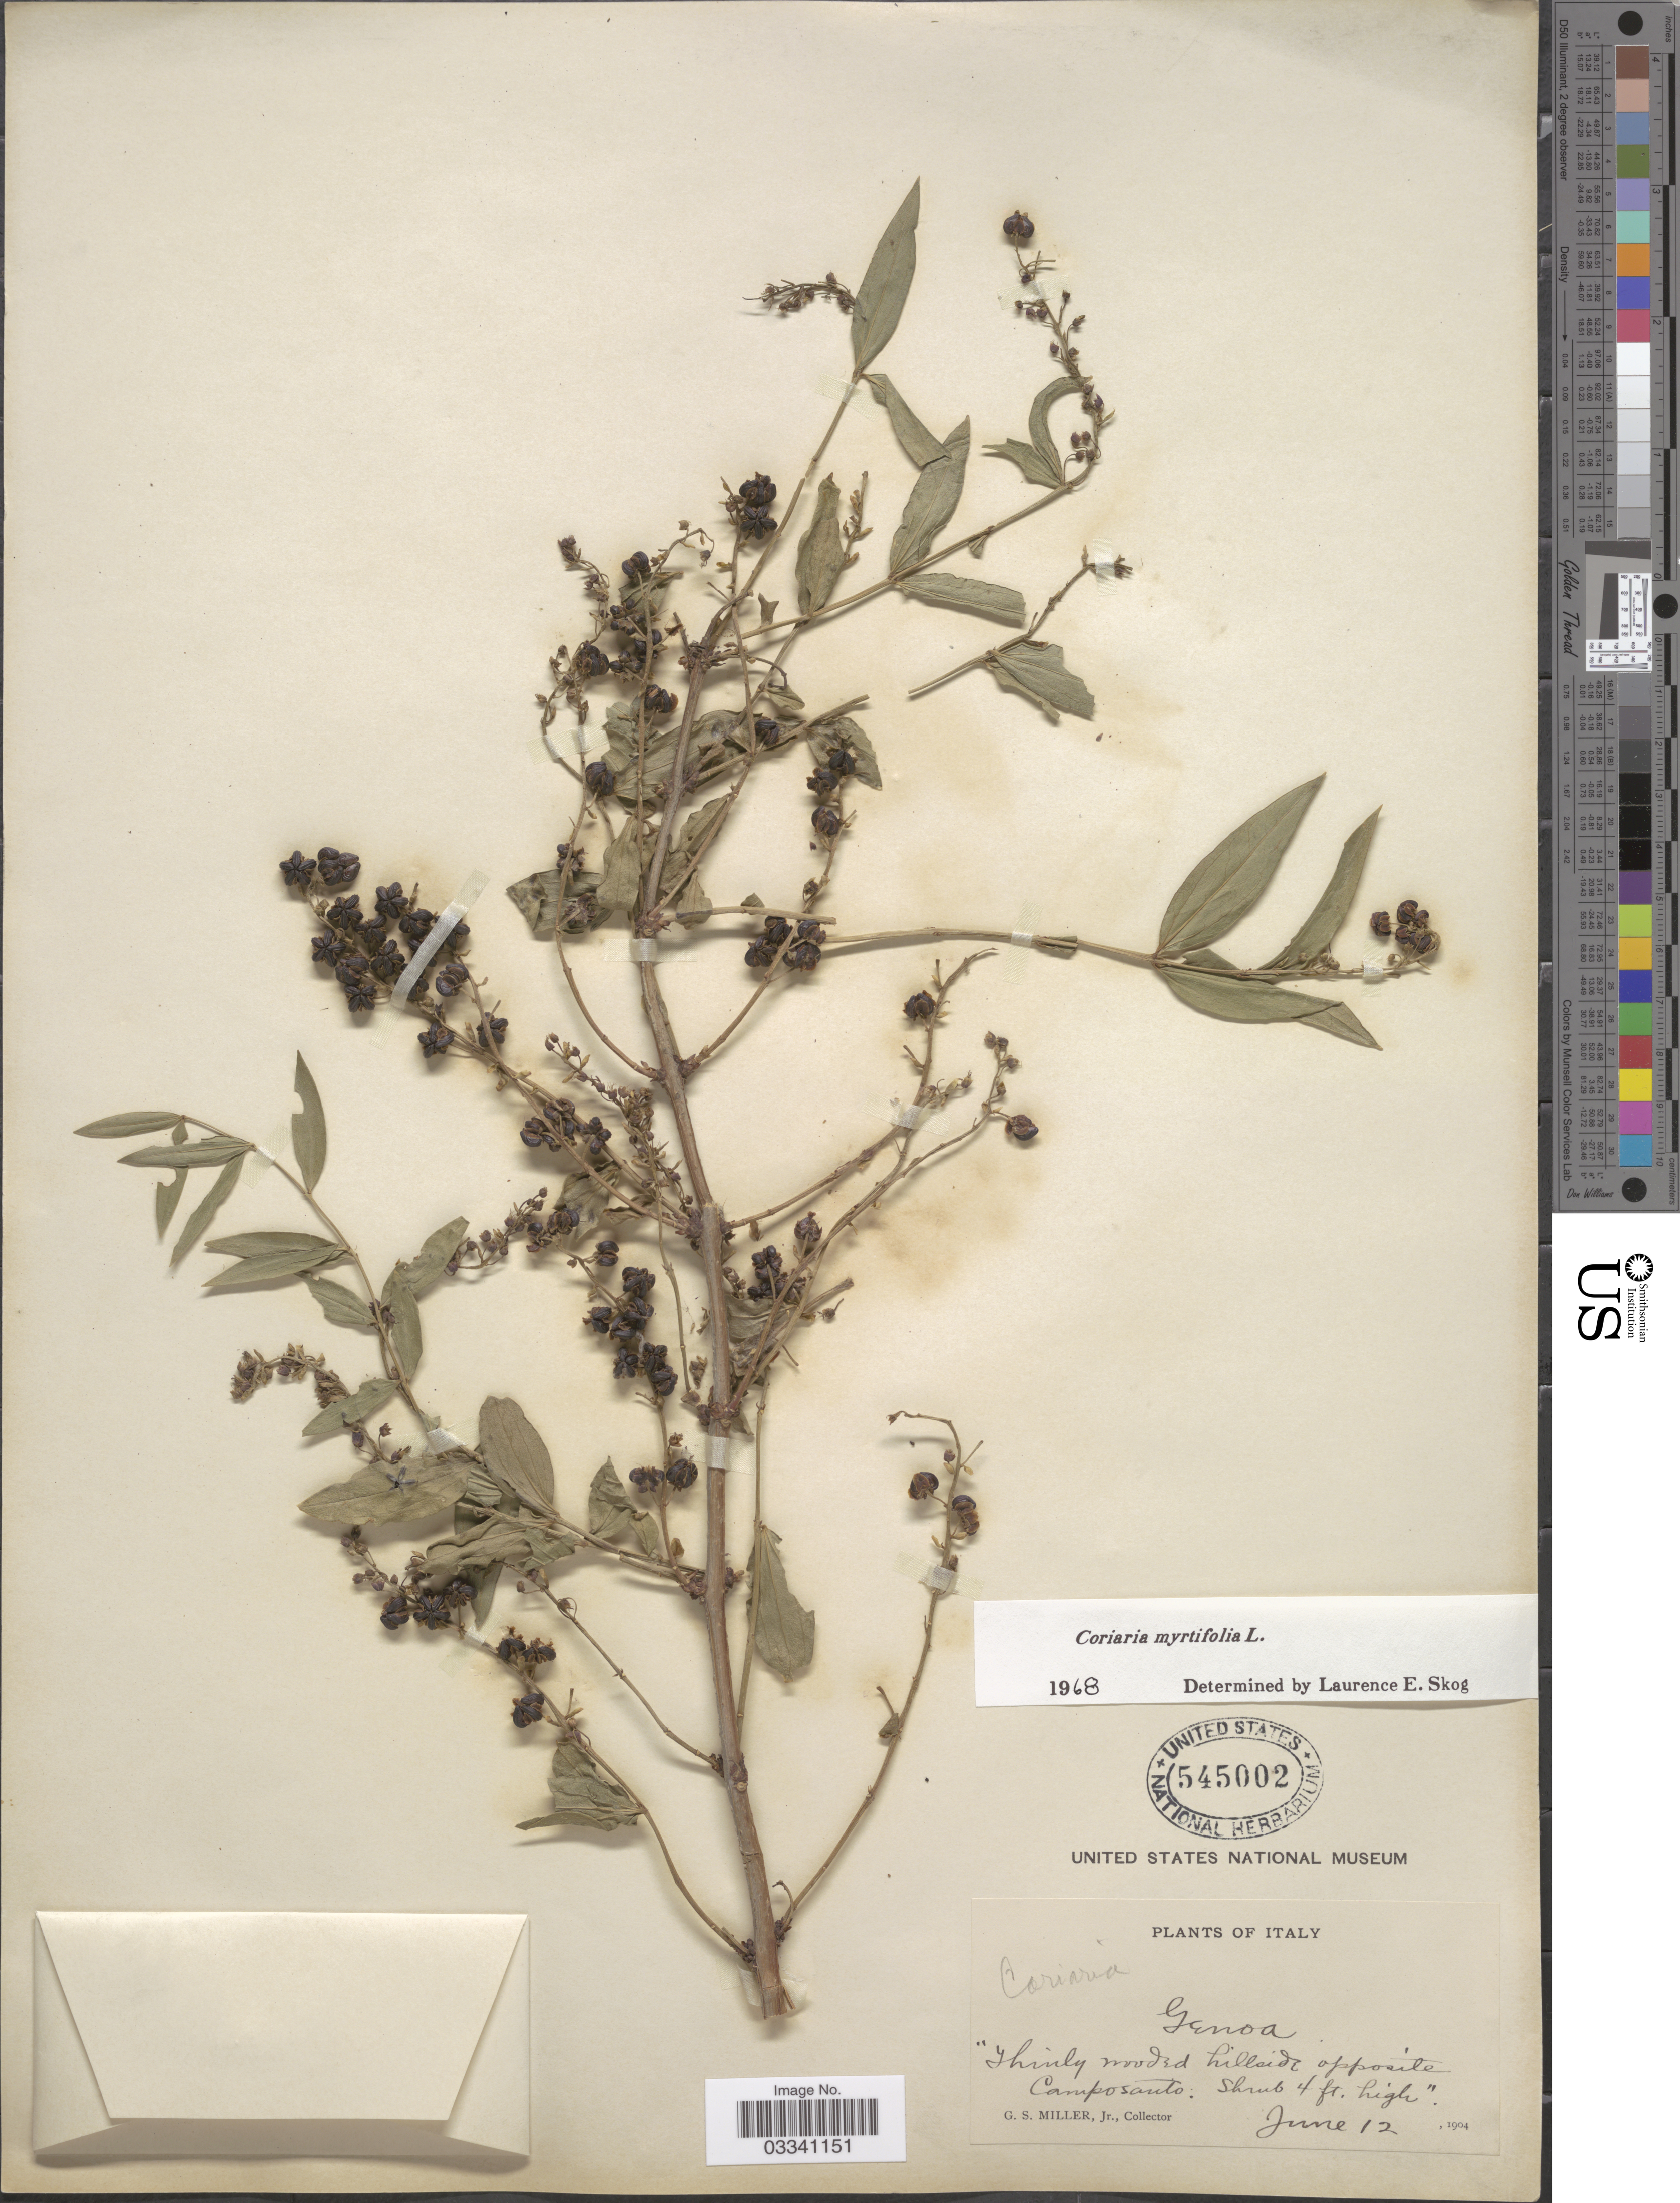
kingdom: Plantae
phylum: Tracheophyta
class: Magnoliopsida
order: Cucurbitales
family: Coriariaceae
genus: Coriaria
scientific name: Coriaria myrtifolia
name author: L.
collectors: G. S. Miller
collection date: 1904-06-12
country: Italy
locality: Thinly wooded hillside opposite Camposanto.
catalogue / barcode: US 545002